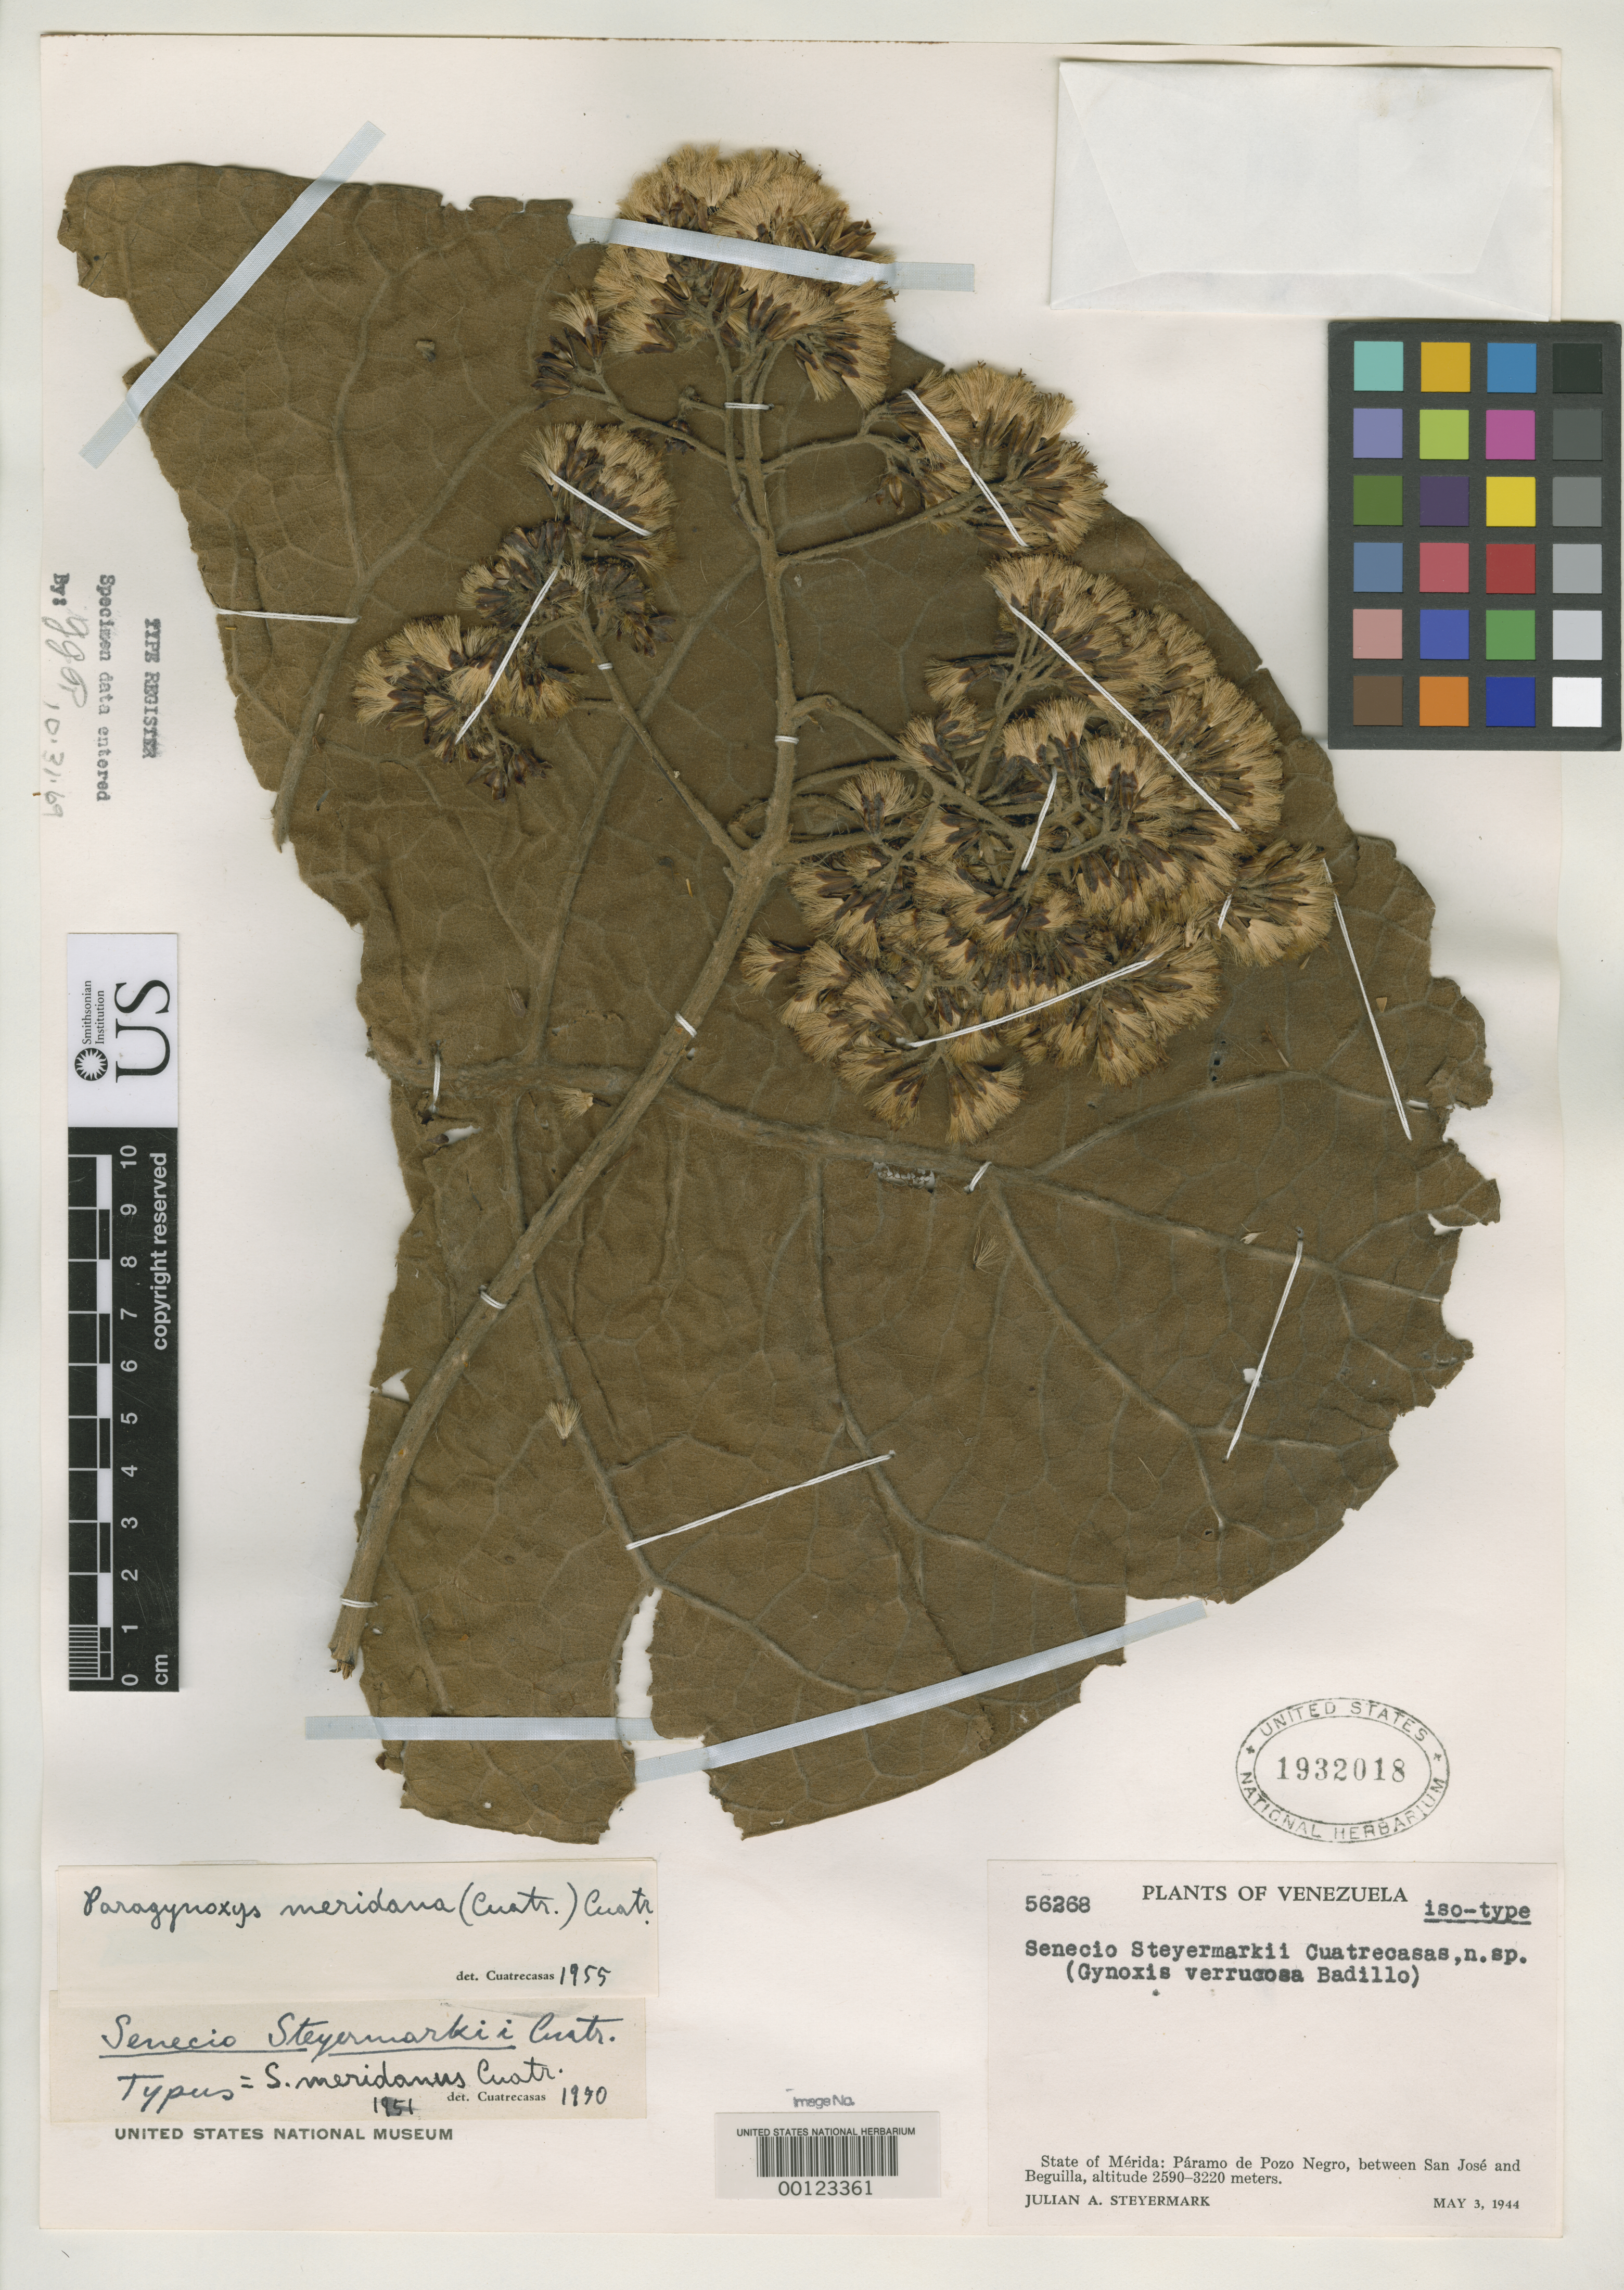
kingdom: Plantae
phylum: Tracheophyta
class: Magnoliopsida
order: Asterales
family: Asteraceae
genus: Senecio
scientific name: Senecio steyermarkii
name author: Cuatrec.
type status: Isotype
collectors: J. Steyermark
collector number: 56268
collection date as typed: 03 May 1944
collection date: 1944-05-03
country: Venezuela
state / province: Mérida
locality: Between San Jose and Bequilla.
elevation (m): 2590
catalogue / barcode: US 1932018